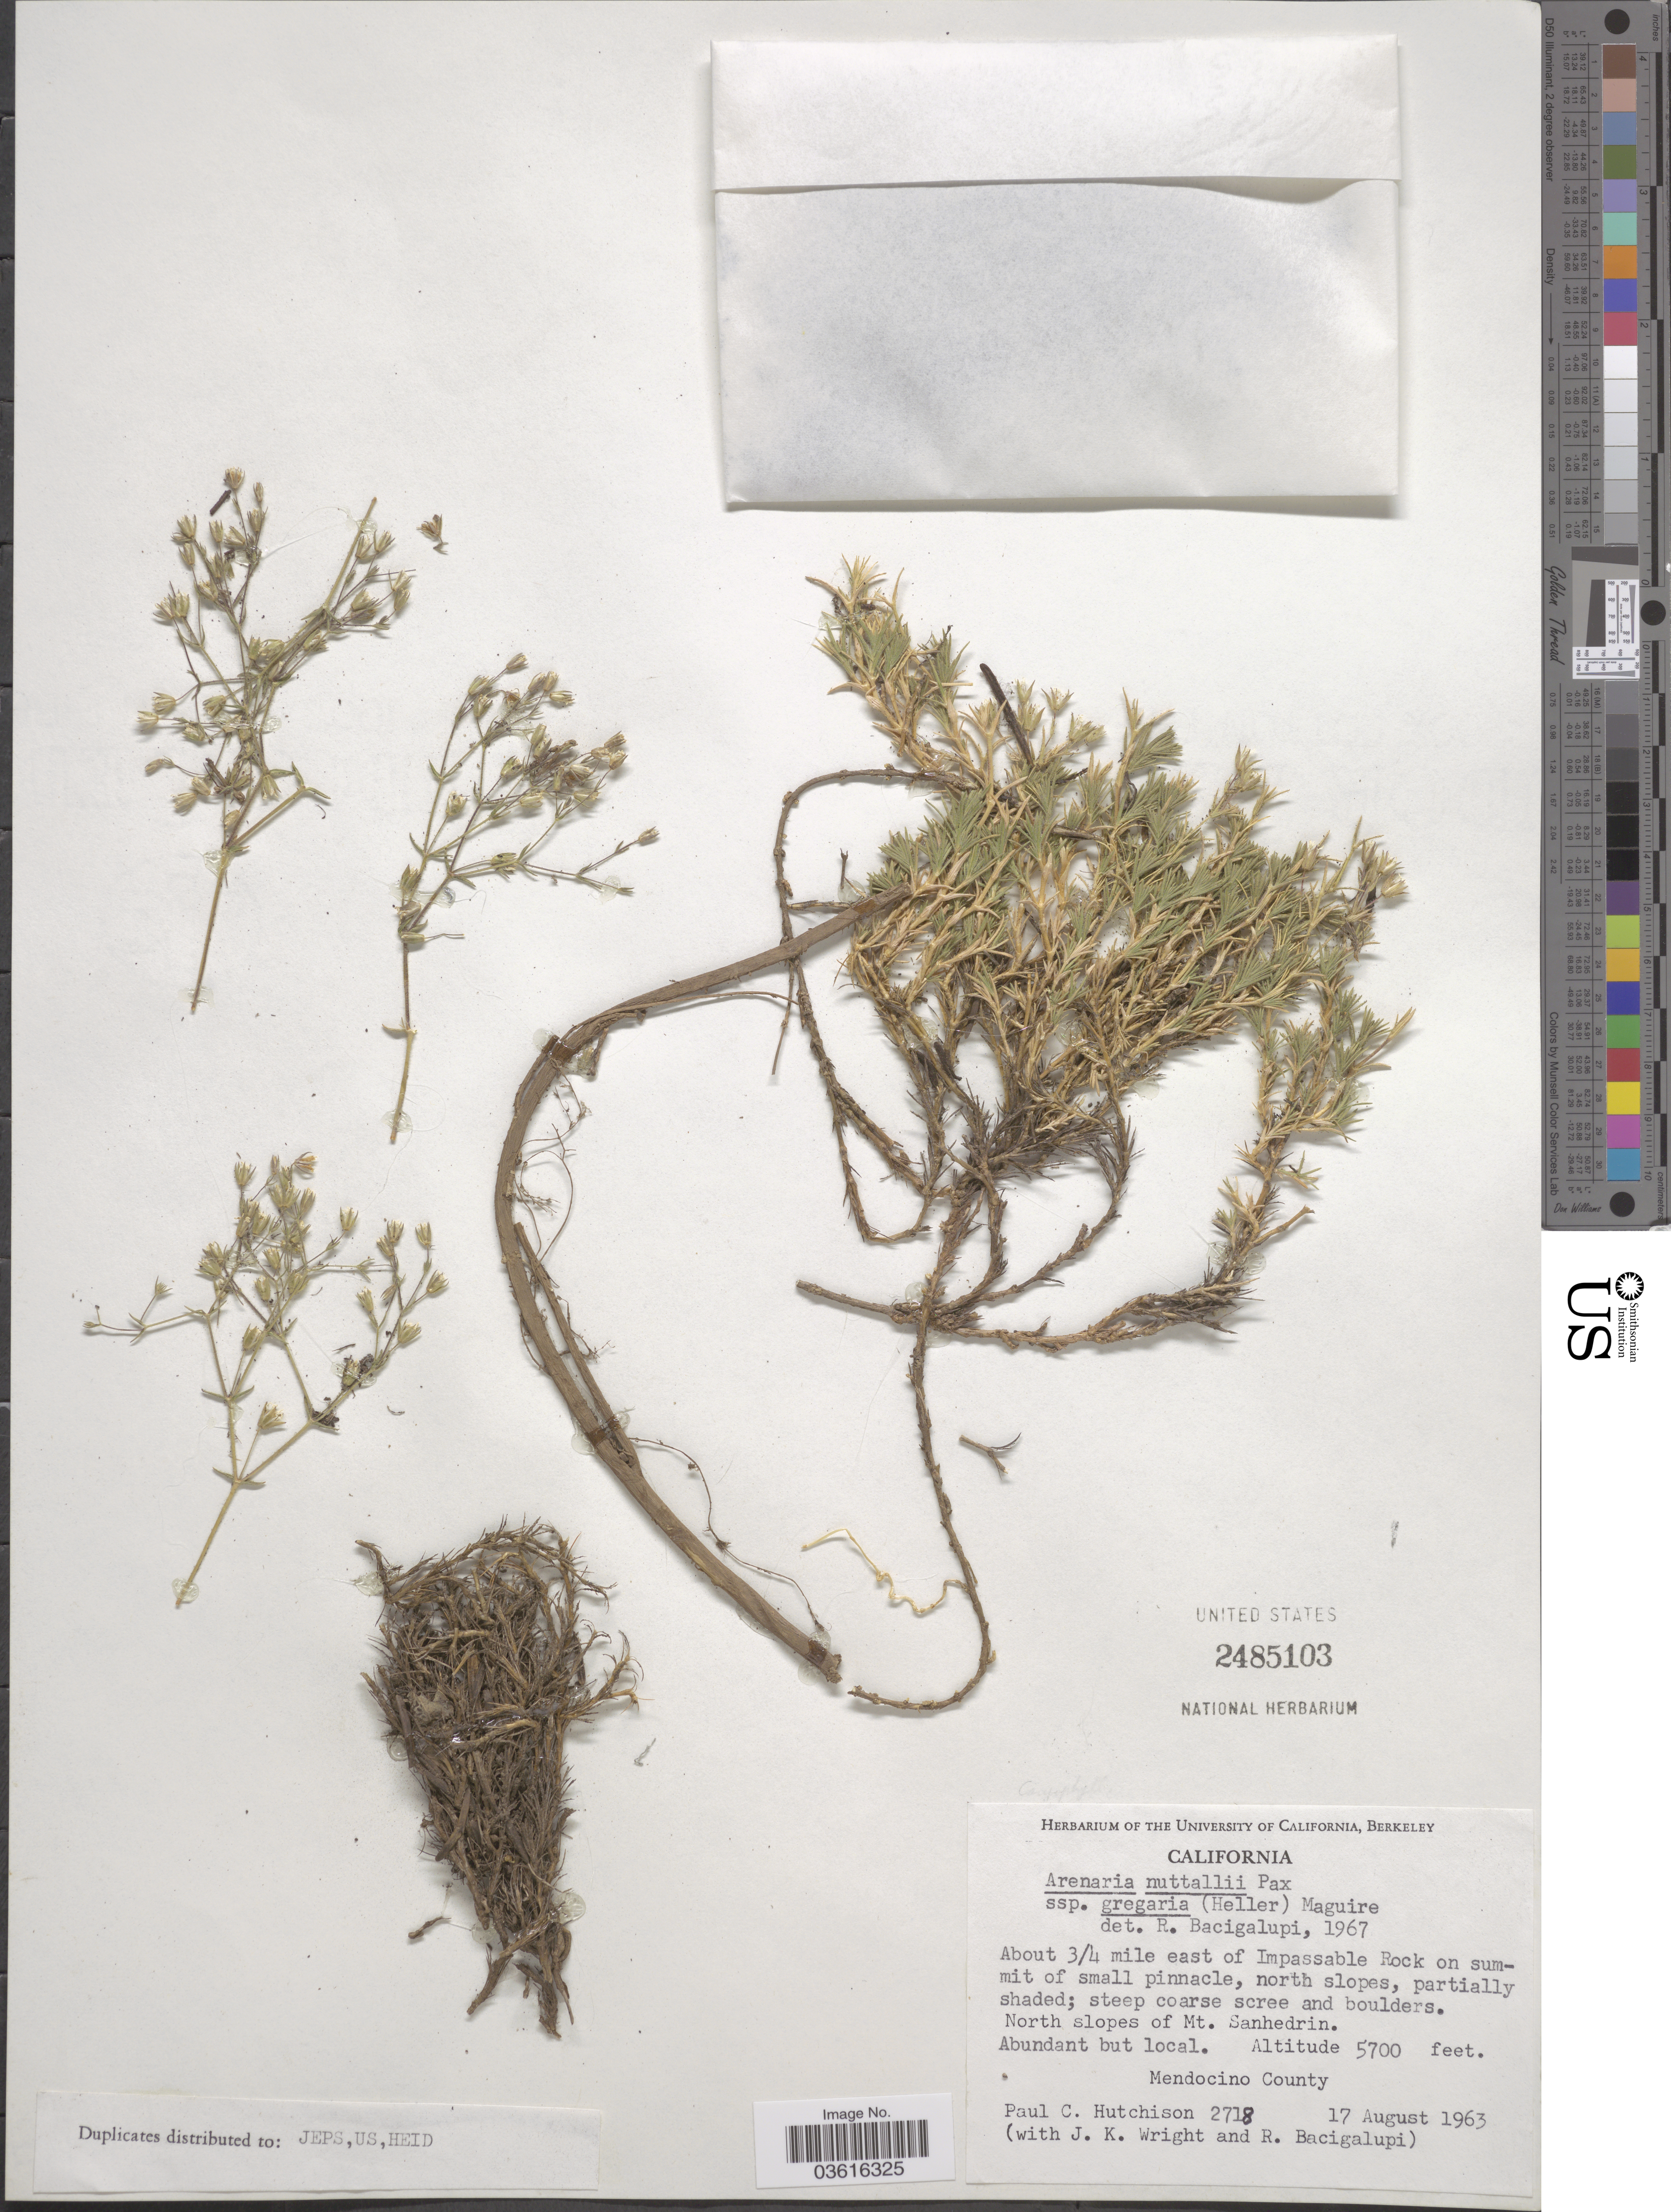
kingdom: Plantae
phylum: Tracheophyta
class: Magnoliopsida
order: Caryophyllales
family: Caryophyllaceae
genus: Minuartia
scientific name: Minuartia nuttallii subsp. gregaria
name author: (A. Heller) McNeill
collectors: P. C. Hutchison, J. K. Wright & R. Bacigalupi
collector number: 2718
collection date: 1963-08-17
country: United States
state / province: California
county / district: Mendocino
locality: About ¾ mile east of Impassable Rock on summit of small pinnacle, north slopes. North slopes of Mt. Sanhedrin. Mendocino County.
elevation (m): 1737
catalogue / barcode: US 2485103